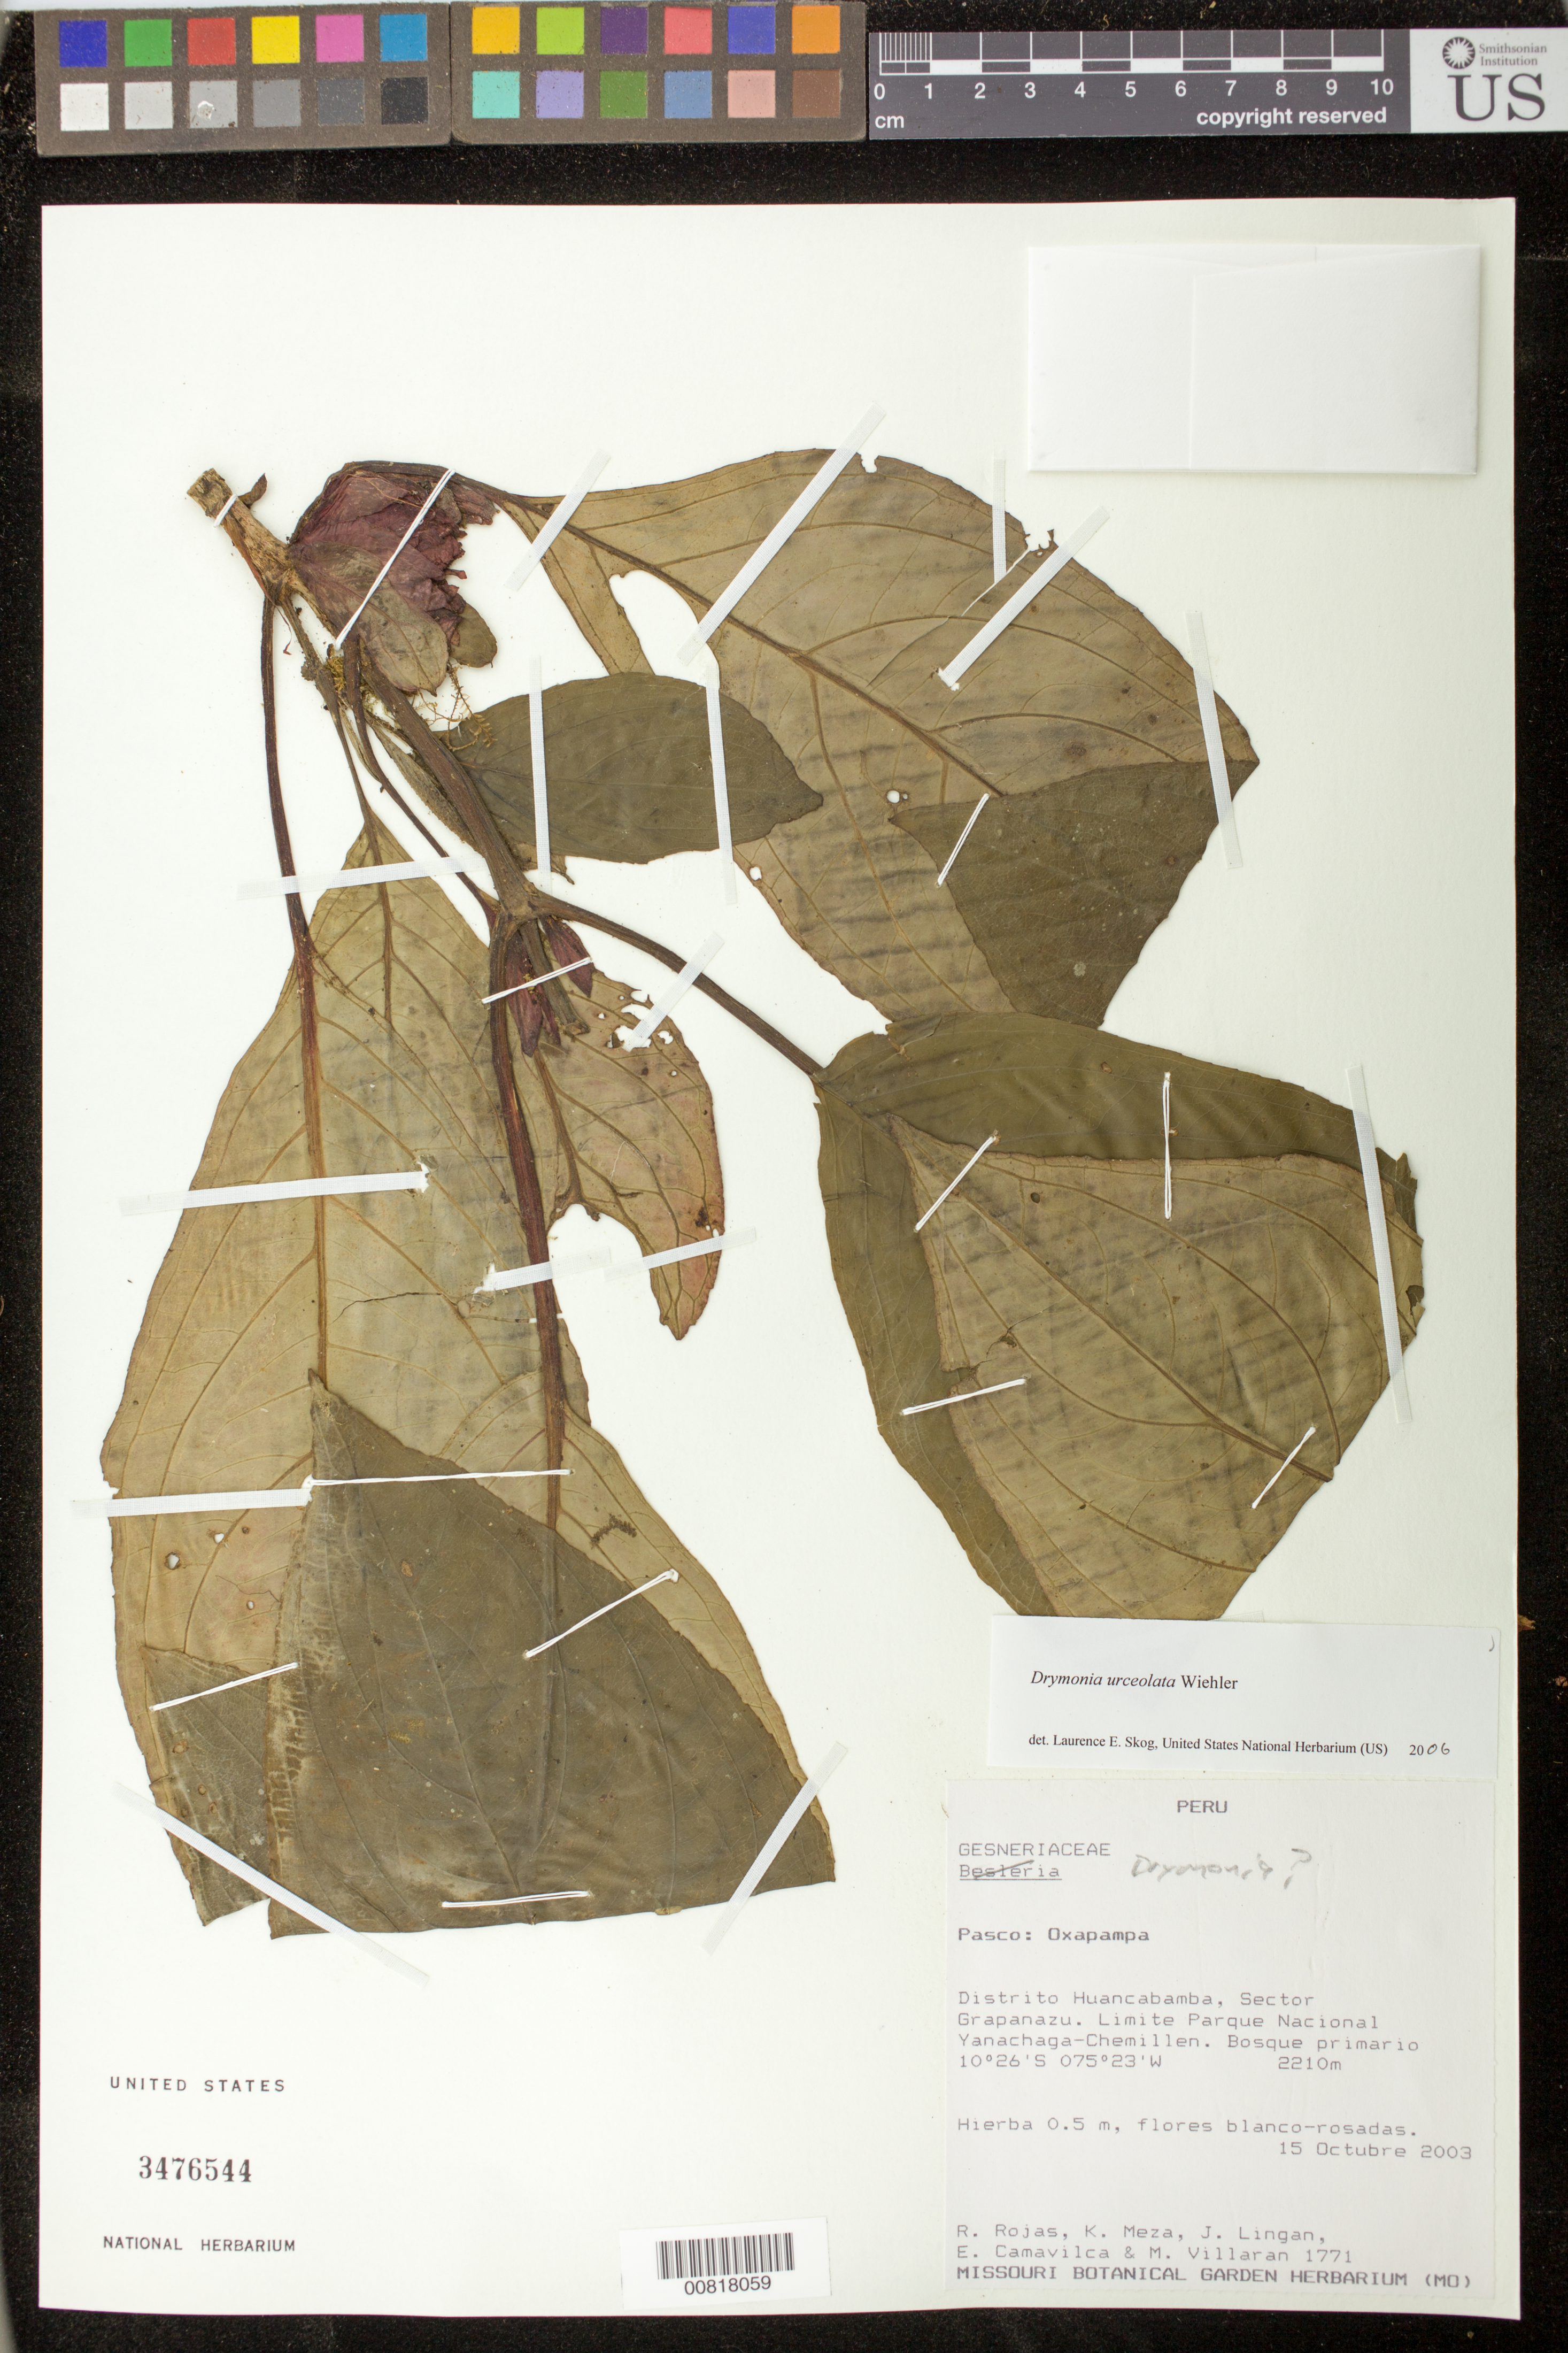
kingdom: Plantae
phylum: Tracheophyta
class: Magnoliopsida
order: Lamiales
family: Gesneriaceae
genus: Drymonia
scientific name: Drymonia urceolata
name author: Wiehler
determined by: Skog, Laurence E.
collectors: R. Rojas & et al.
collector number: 1771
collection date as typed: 15 Oct 2003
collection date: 2003-10-15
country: Peru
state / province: Pasco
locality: Pasco: Oxapampa. Distrito Huancabamba, sector Grapanazu, limite Parque Nacional Yanachaga-Chemillen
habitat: Bosque primario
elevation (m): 2210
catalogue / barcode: US 3476544